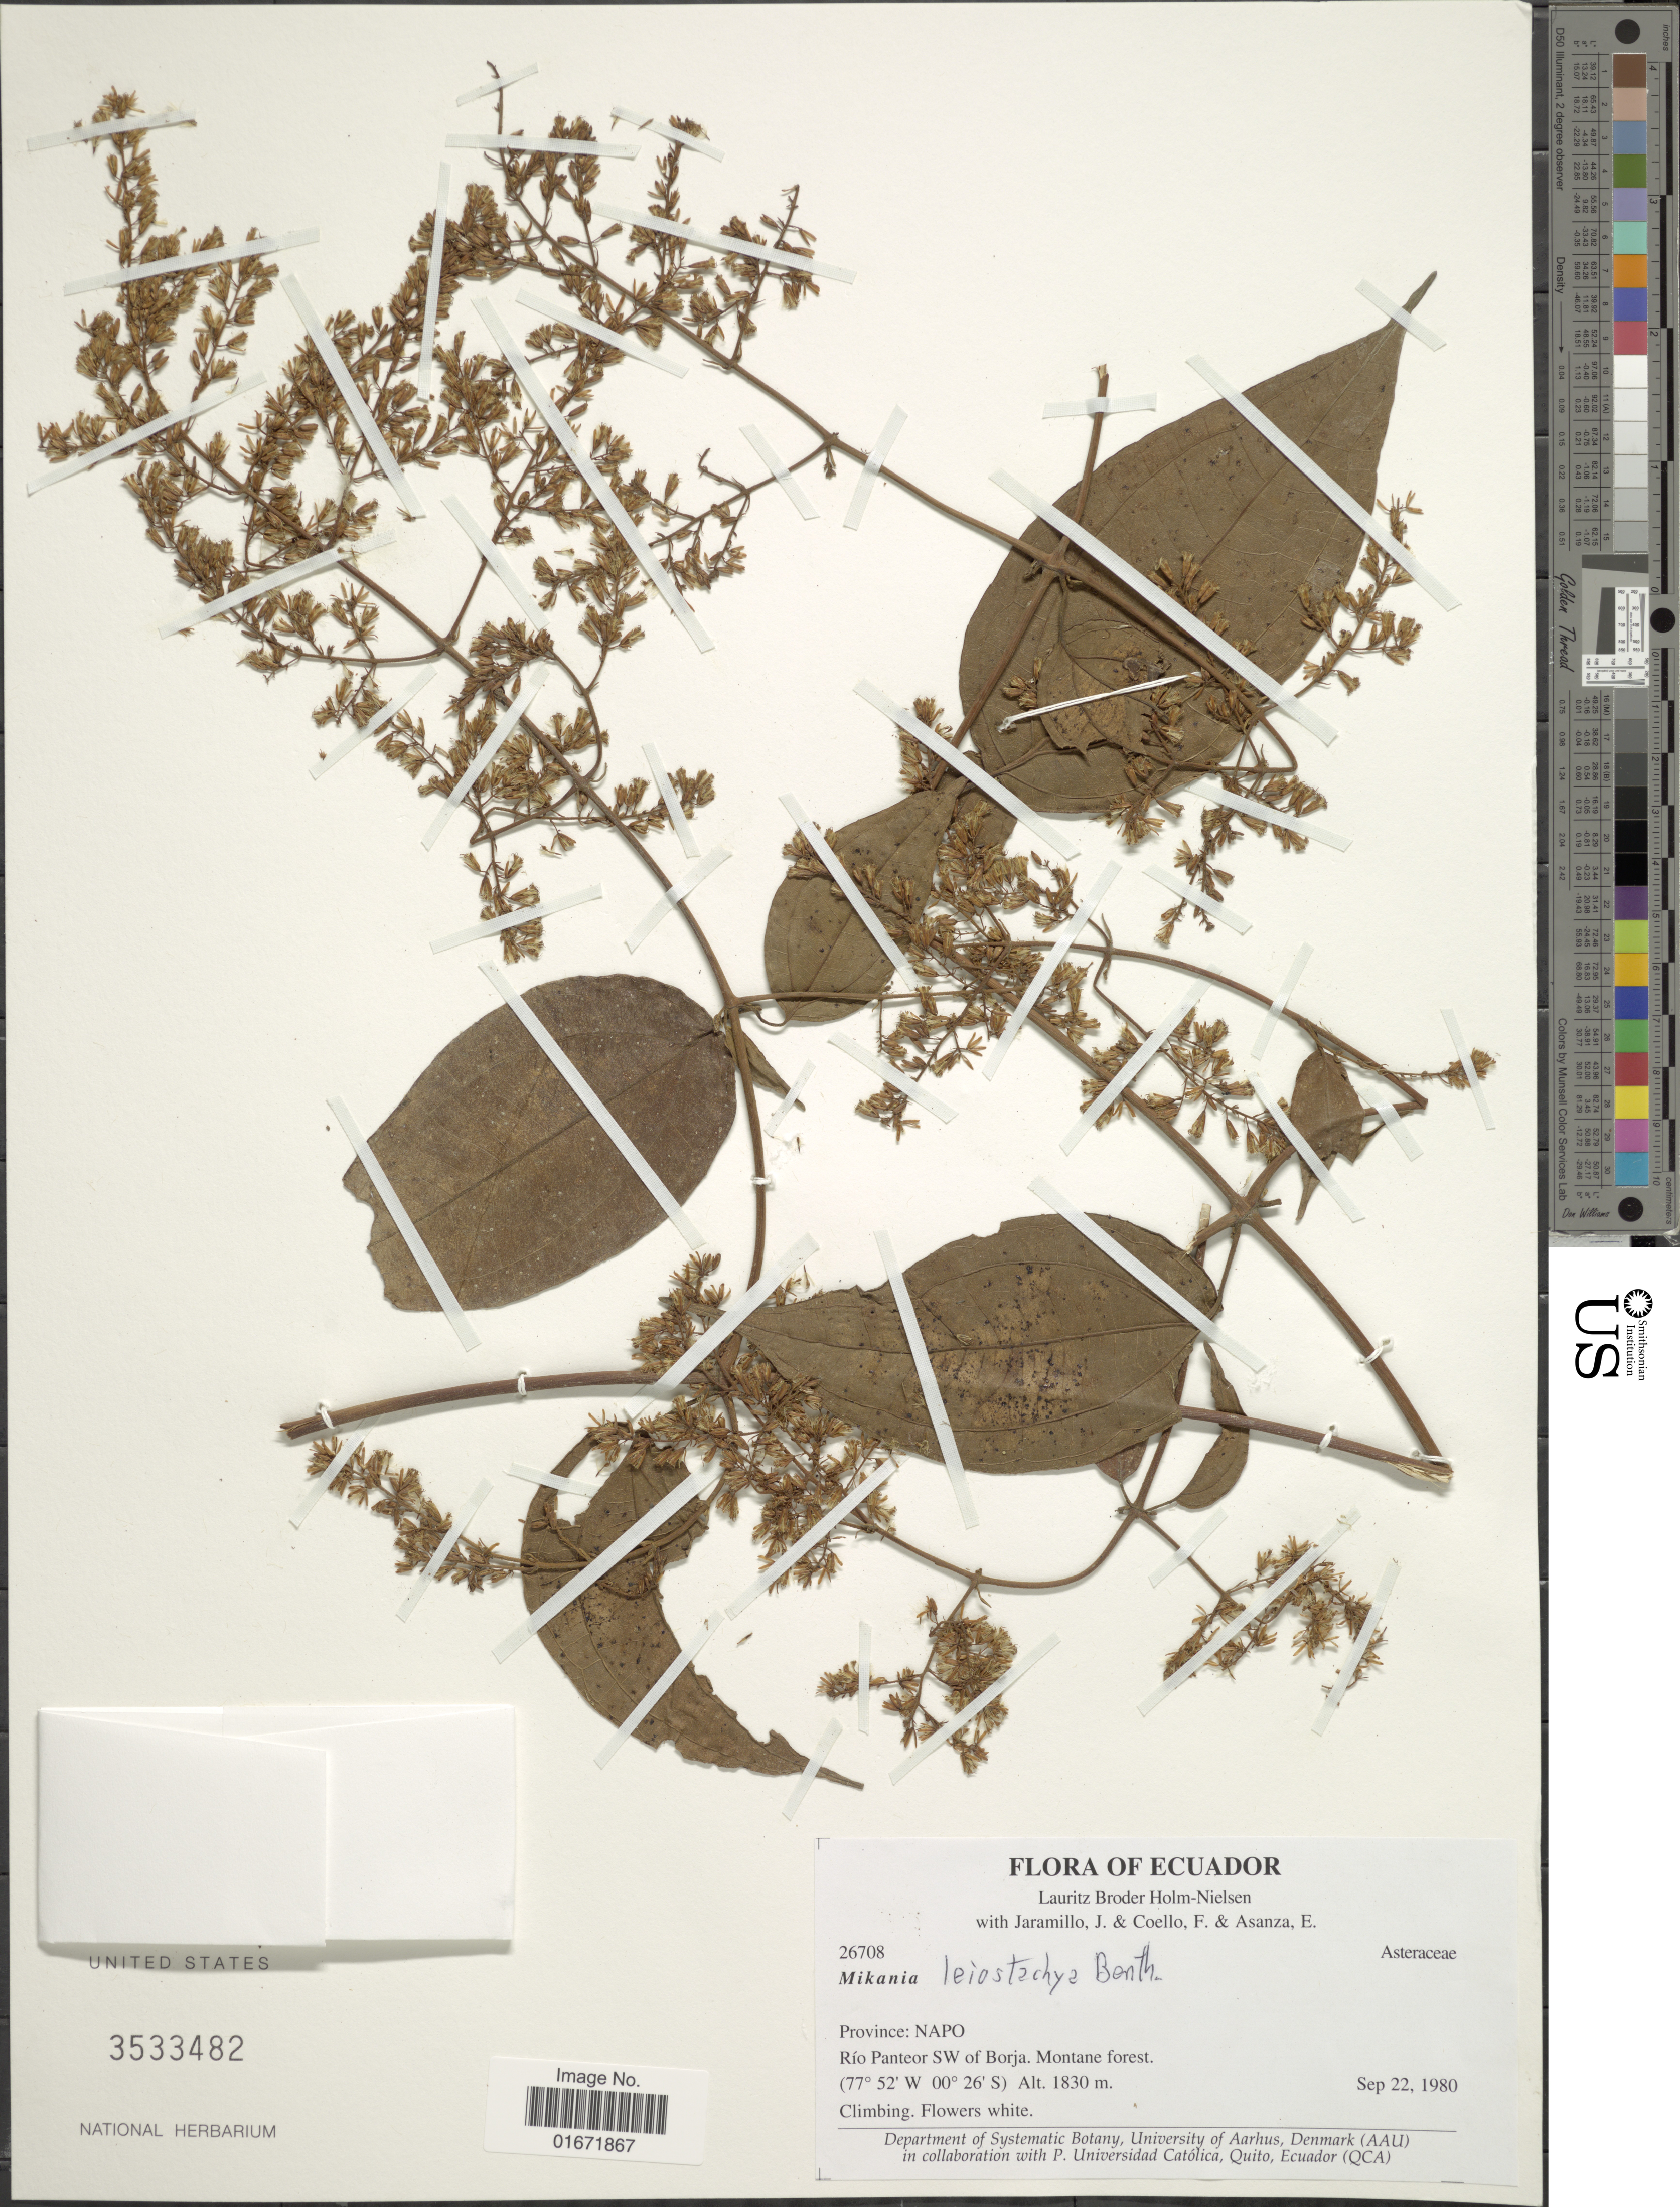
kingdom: Plantae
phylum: Tracheophyta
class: Magnoliopsida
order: Asterales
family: Asteraceae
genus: Mikania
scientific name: Mikania leiostachya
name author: Benth.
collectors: L. B. Holm-Nielsen, J. Jaramillo, F. Coello & E. Asanza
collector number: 26708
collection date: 1980-09-22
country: Ecuador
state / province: Napo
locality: Province: Napo. Río Panteor SW of Borja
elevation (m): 1830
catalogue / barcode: US 3533482